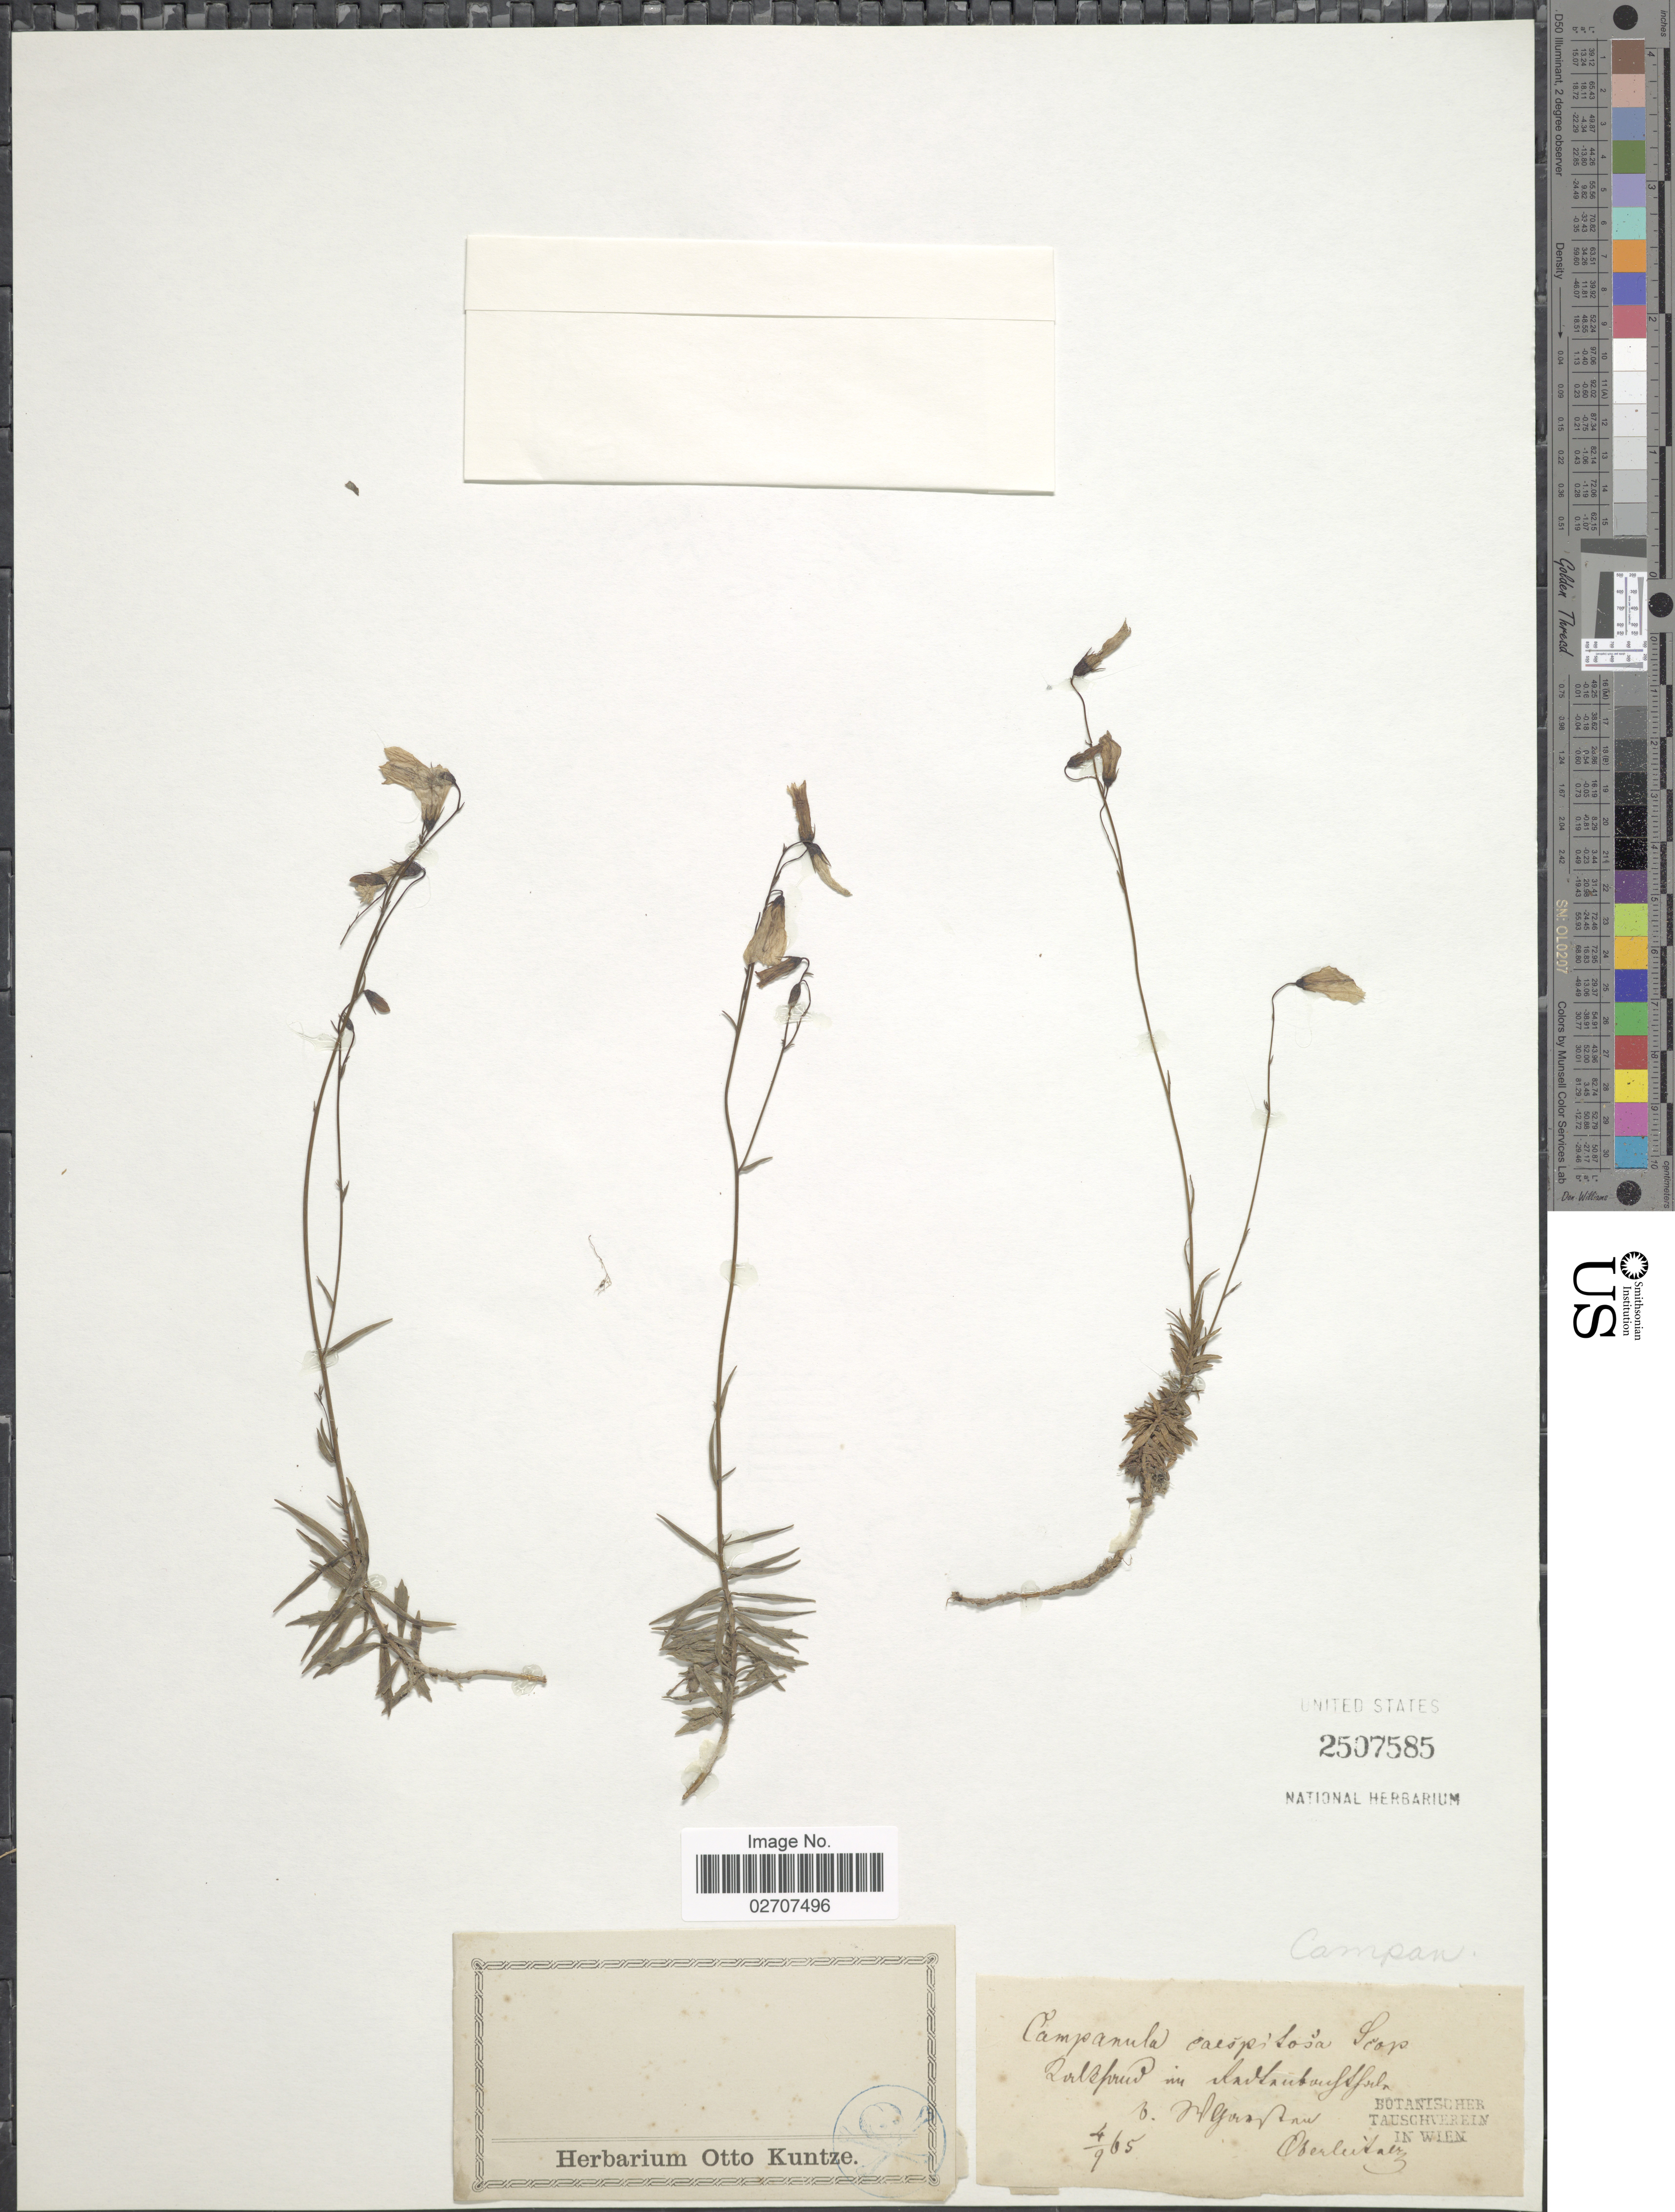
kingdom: Plantae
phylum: Tracheophyta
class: Magnoliopsida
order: Asterales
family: Campanulaceae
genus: Campanula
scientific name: Campanula cespitosa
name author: Scop.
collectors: -. Oberleidner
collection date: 1865-09-04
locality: Dirlsprud in Lavlauboufsfula b. Mlgoudetau [interpreted]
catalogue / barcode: US 2507585